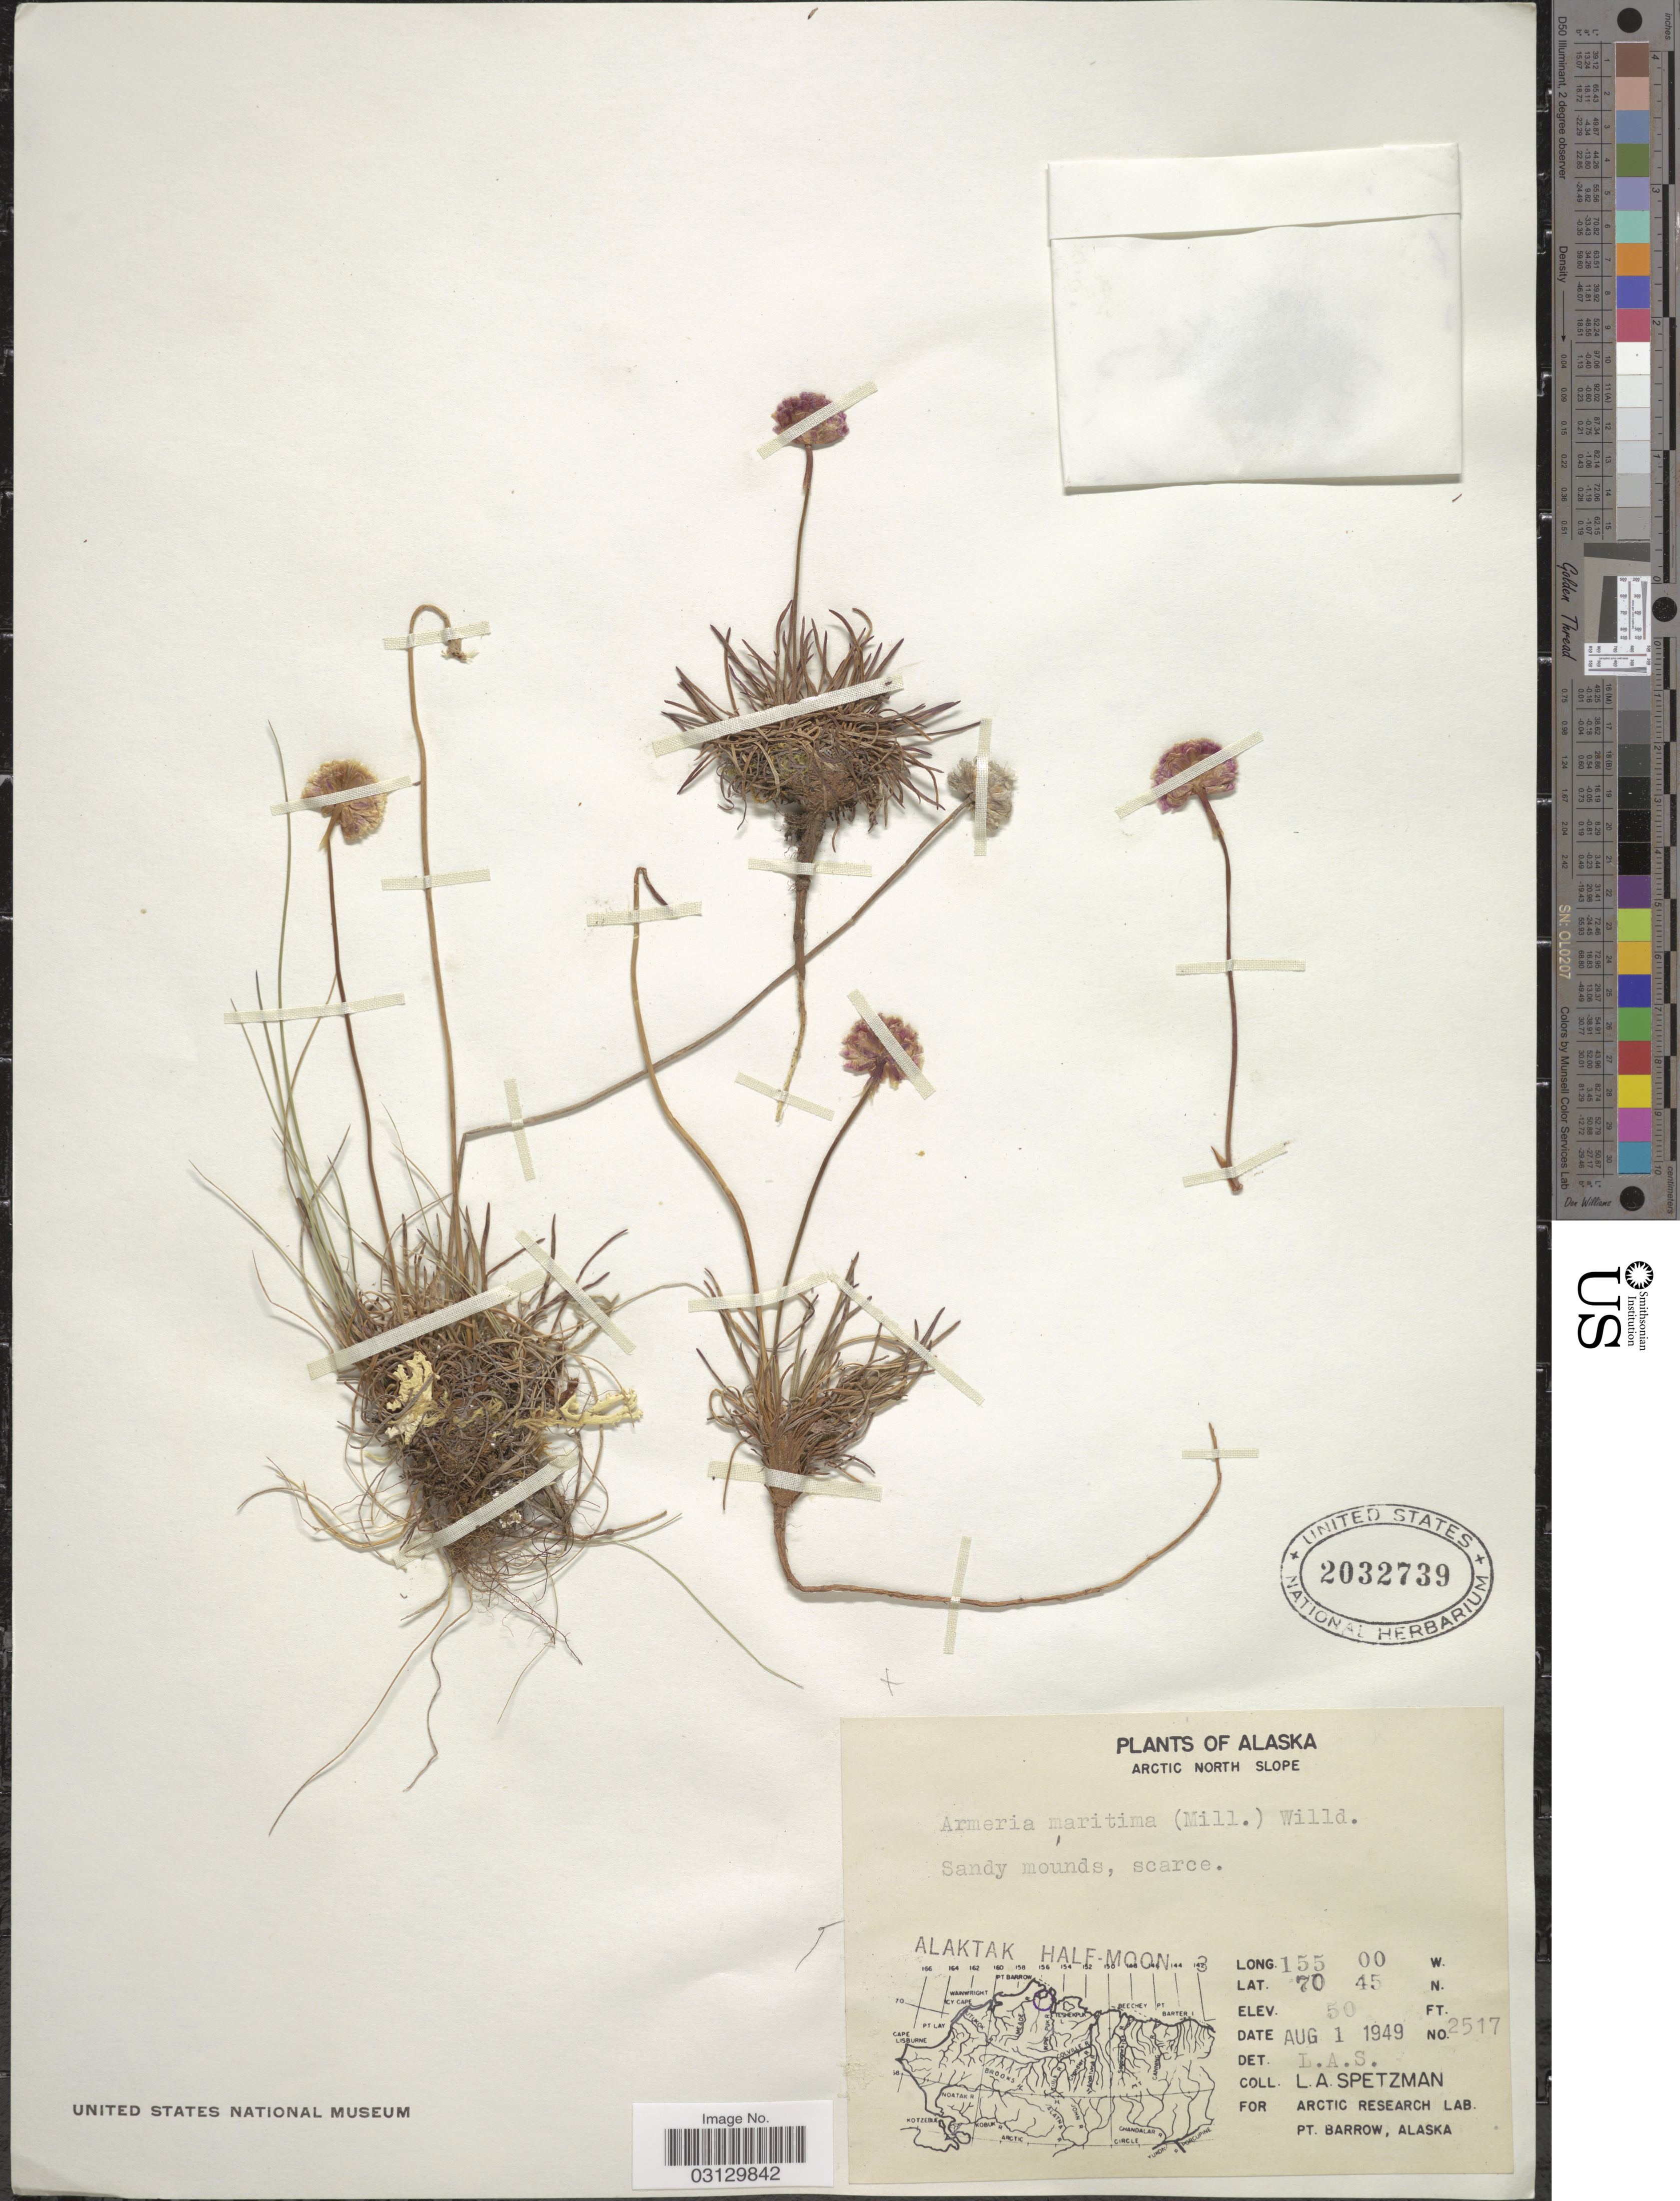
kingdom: Plantae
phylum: Tracheophyta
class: Magnoliopsida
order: Caryophyllales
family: Plumbaginaceae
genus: Armeria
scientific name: Armeria maritima subsp. sibirica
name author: (Turcz. ex Boiss.) Nyman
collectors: L. Spetzman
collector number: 2517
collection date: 1949-08-01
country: United States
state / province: Alaska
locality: Arctic North Slope. Alaktak Half-Moon 3.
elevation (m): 15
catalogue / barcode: US 2032739